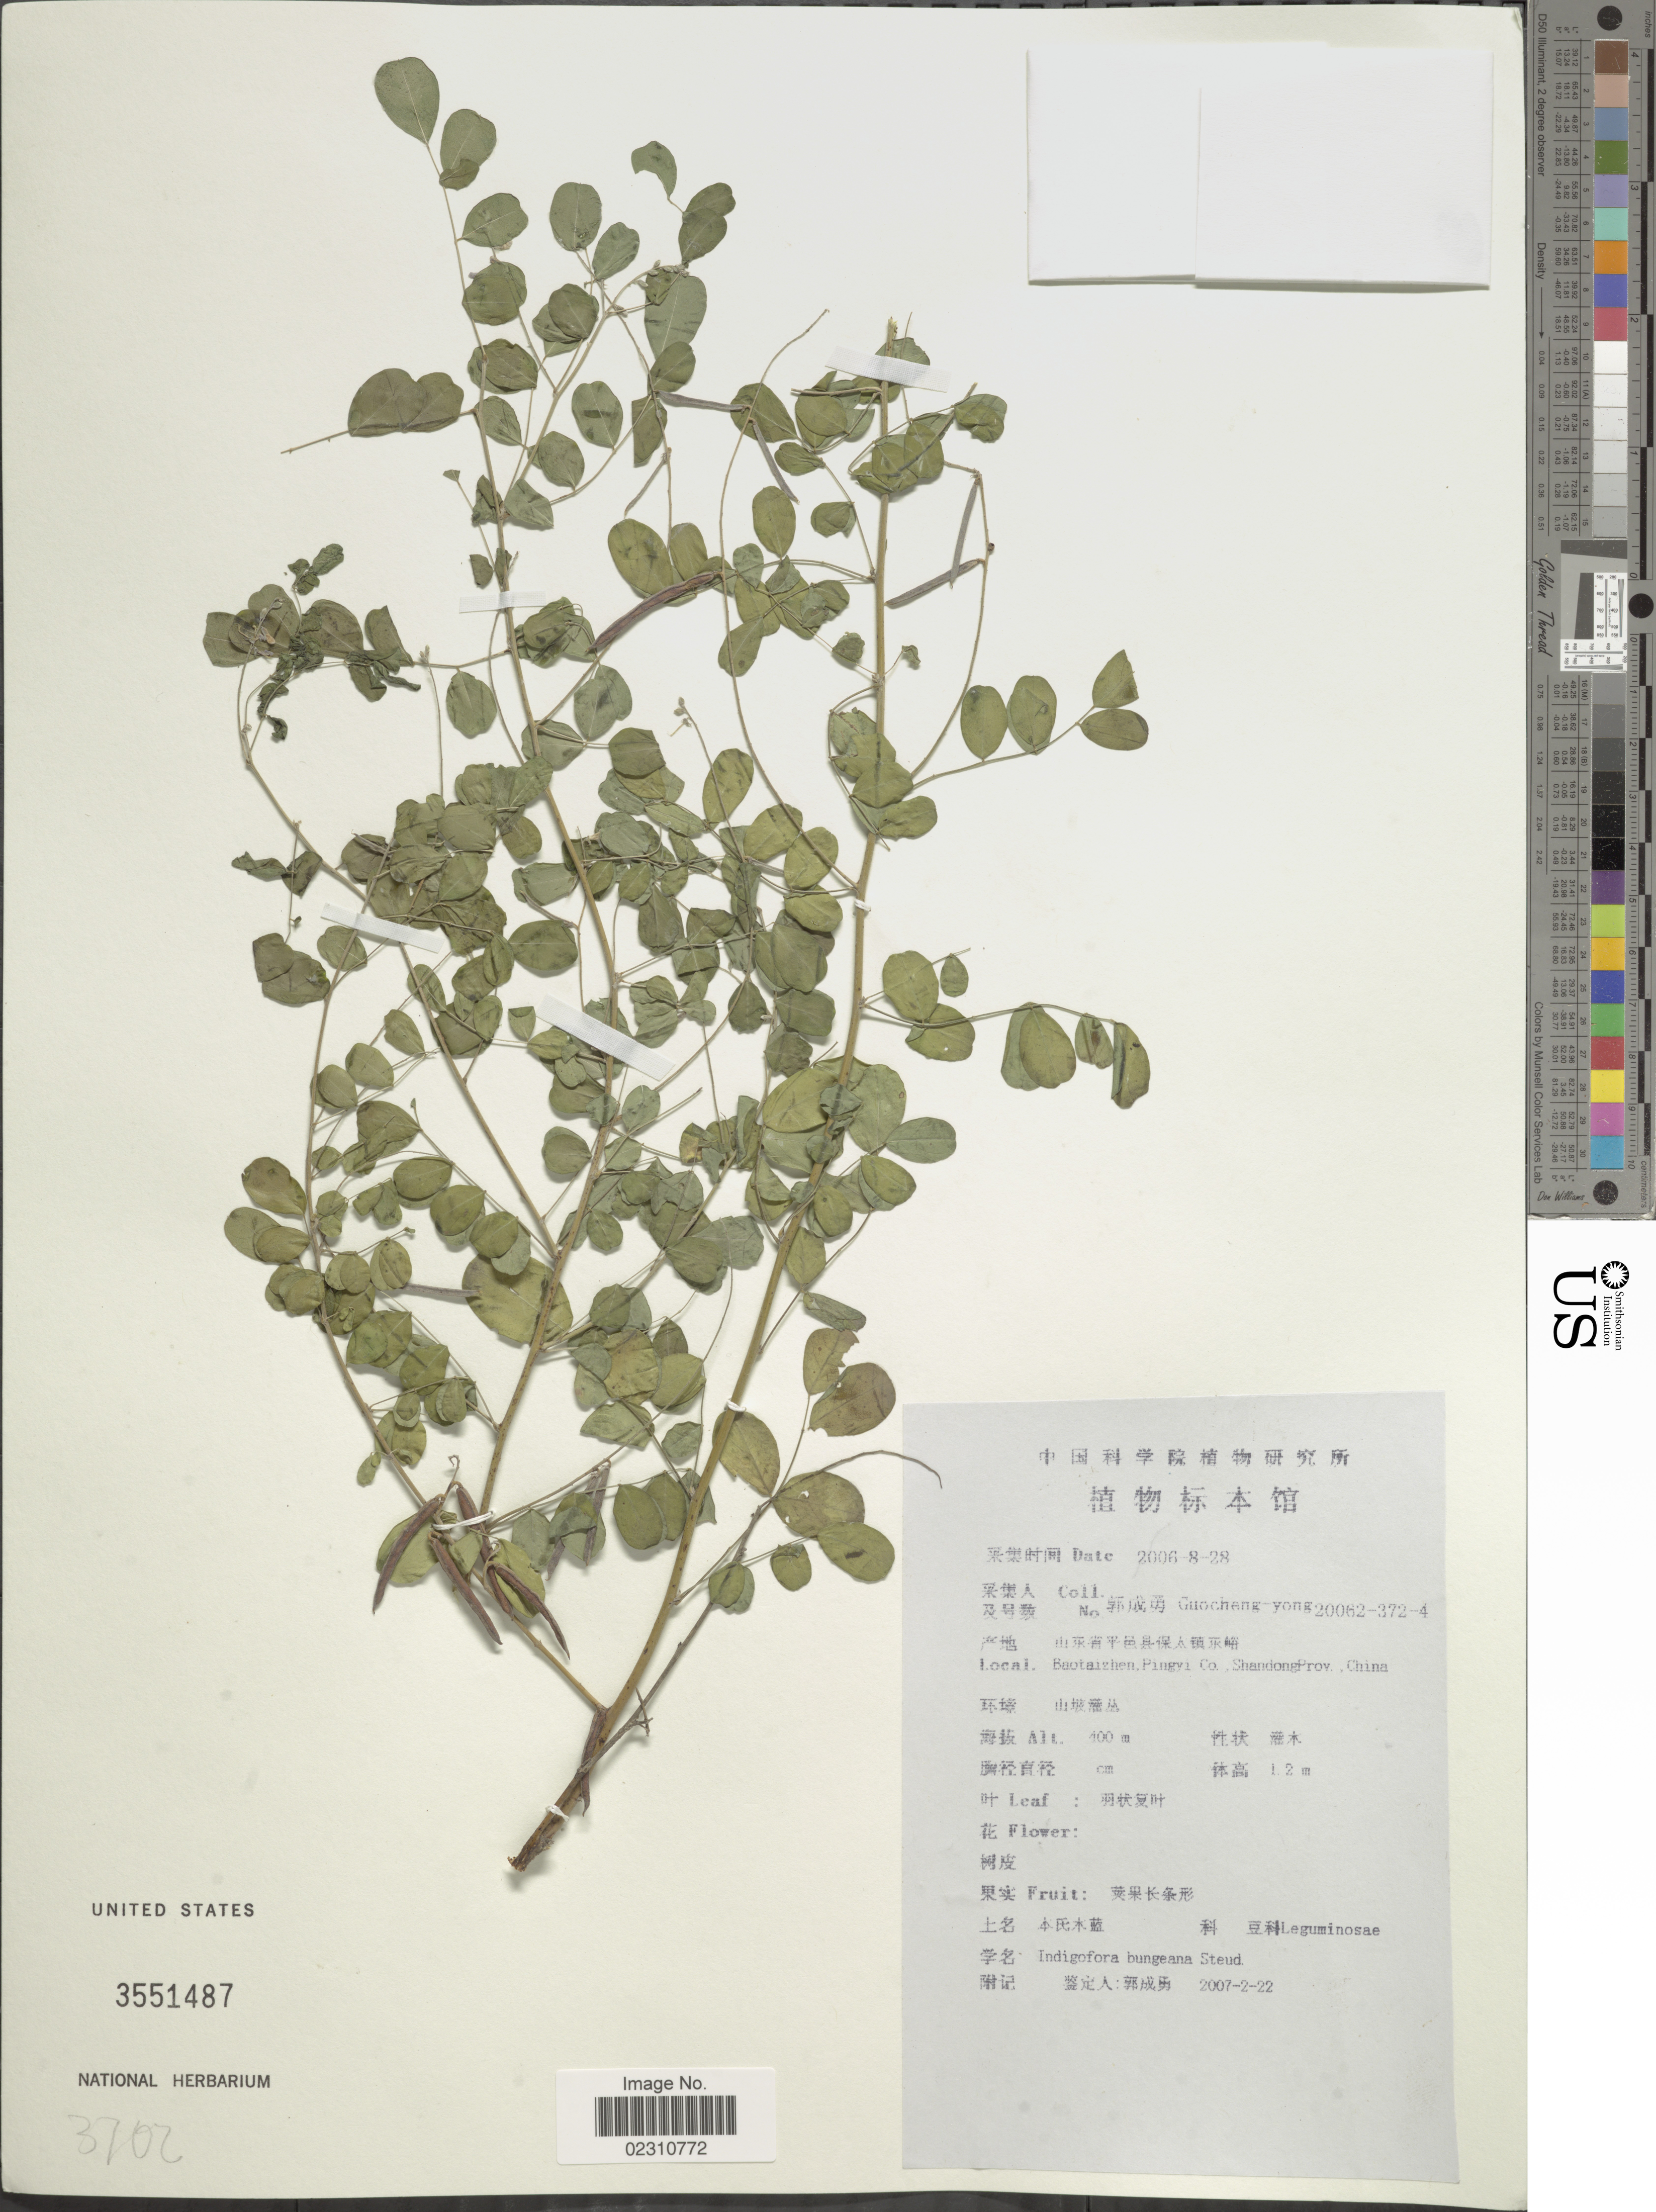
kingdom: Plantae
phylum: Tracheophyta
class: Magnoliopsida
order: Fabales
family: Fabaceae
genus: Indigofera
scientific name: Indigofera bungeana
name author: Walp.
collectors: Guo Chengyong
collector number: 20062-372-4*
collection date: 2007-02-22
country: China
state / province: Shandong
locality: Buataizhen, Pingyi Co, Shandong Prov., China.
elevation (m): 400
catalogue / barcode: US 3551487